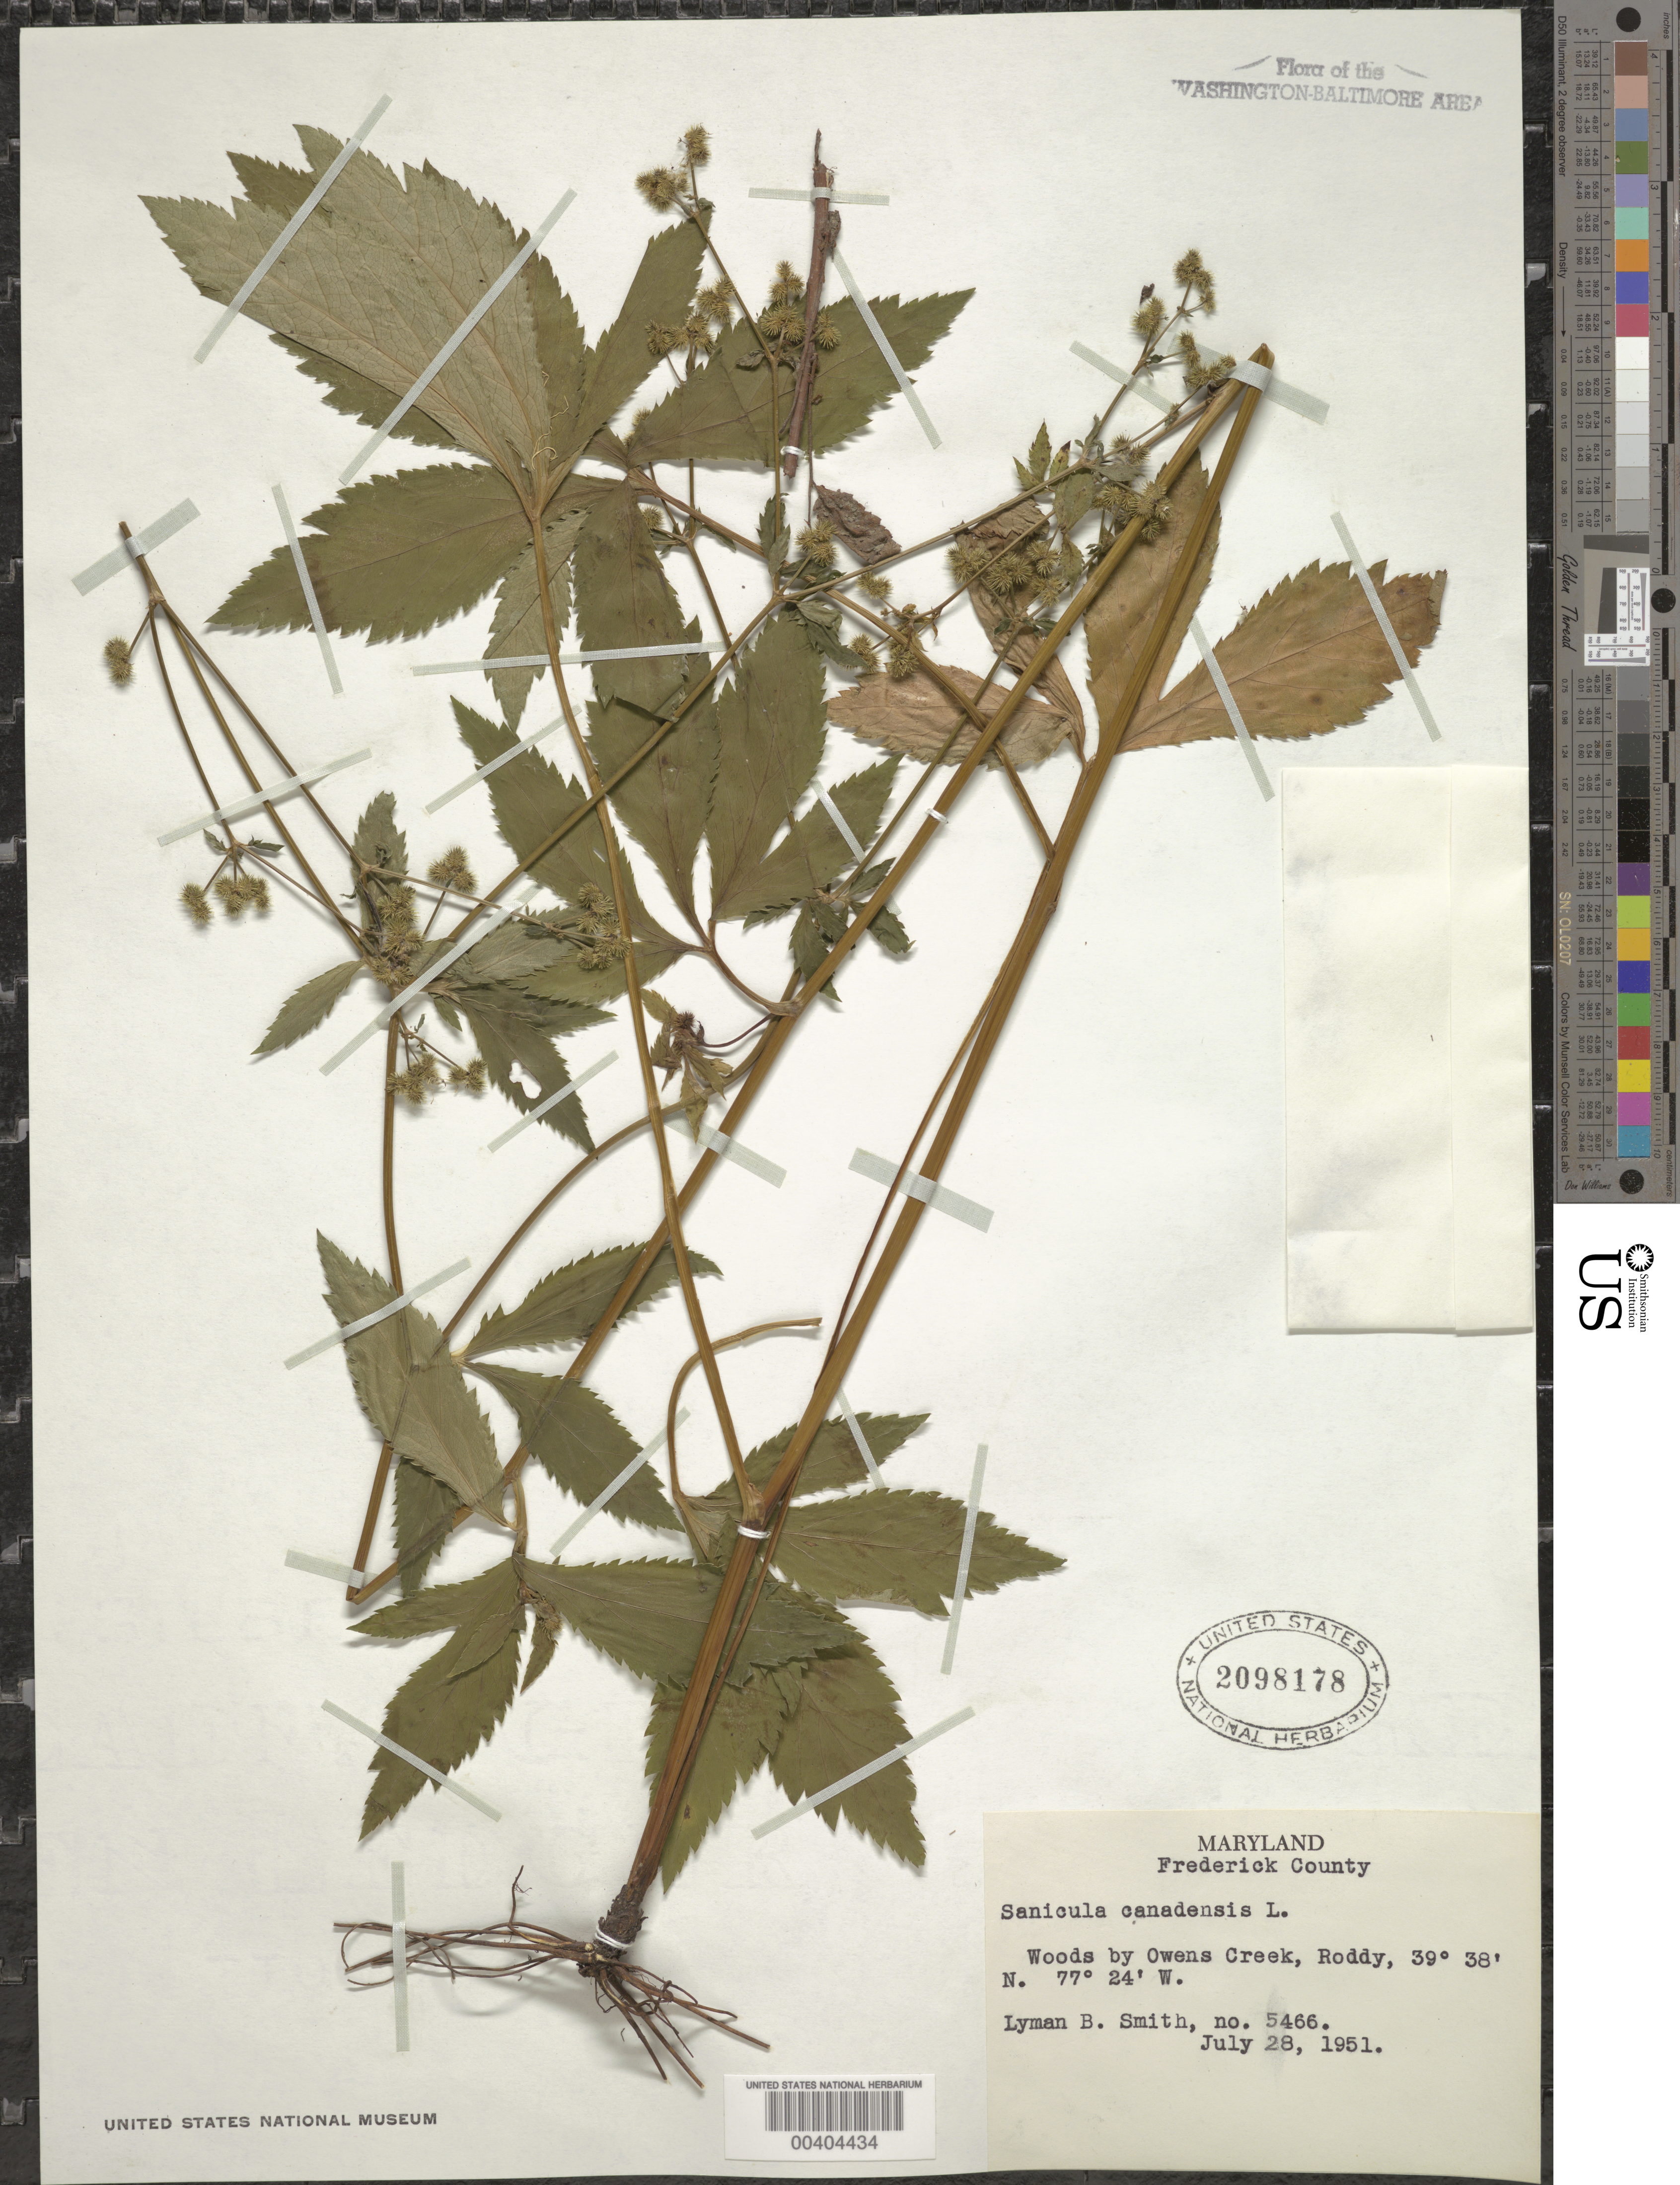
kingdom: Plantae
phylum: Tracheophyta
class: Magnoliopsida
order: Apiales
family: Apiaceae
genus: Sanicula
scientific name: Sanicula canadensis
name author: L.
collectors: L. Smith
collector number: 5466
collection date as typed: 28 Jul 1951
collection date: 1951-07-28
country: United States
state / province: Maryland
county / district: Frederick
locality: Owens Creek, Roddy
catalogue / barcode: US 2098178